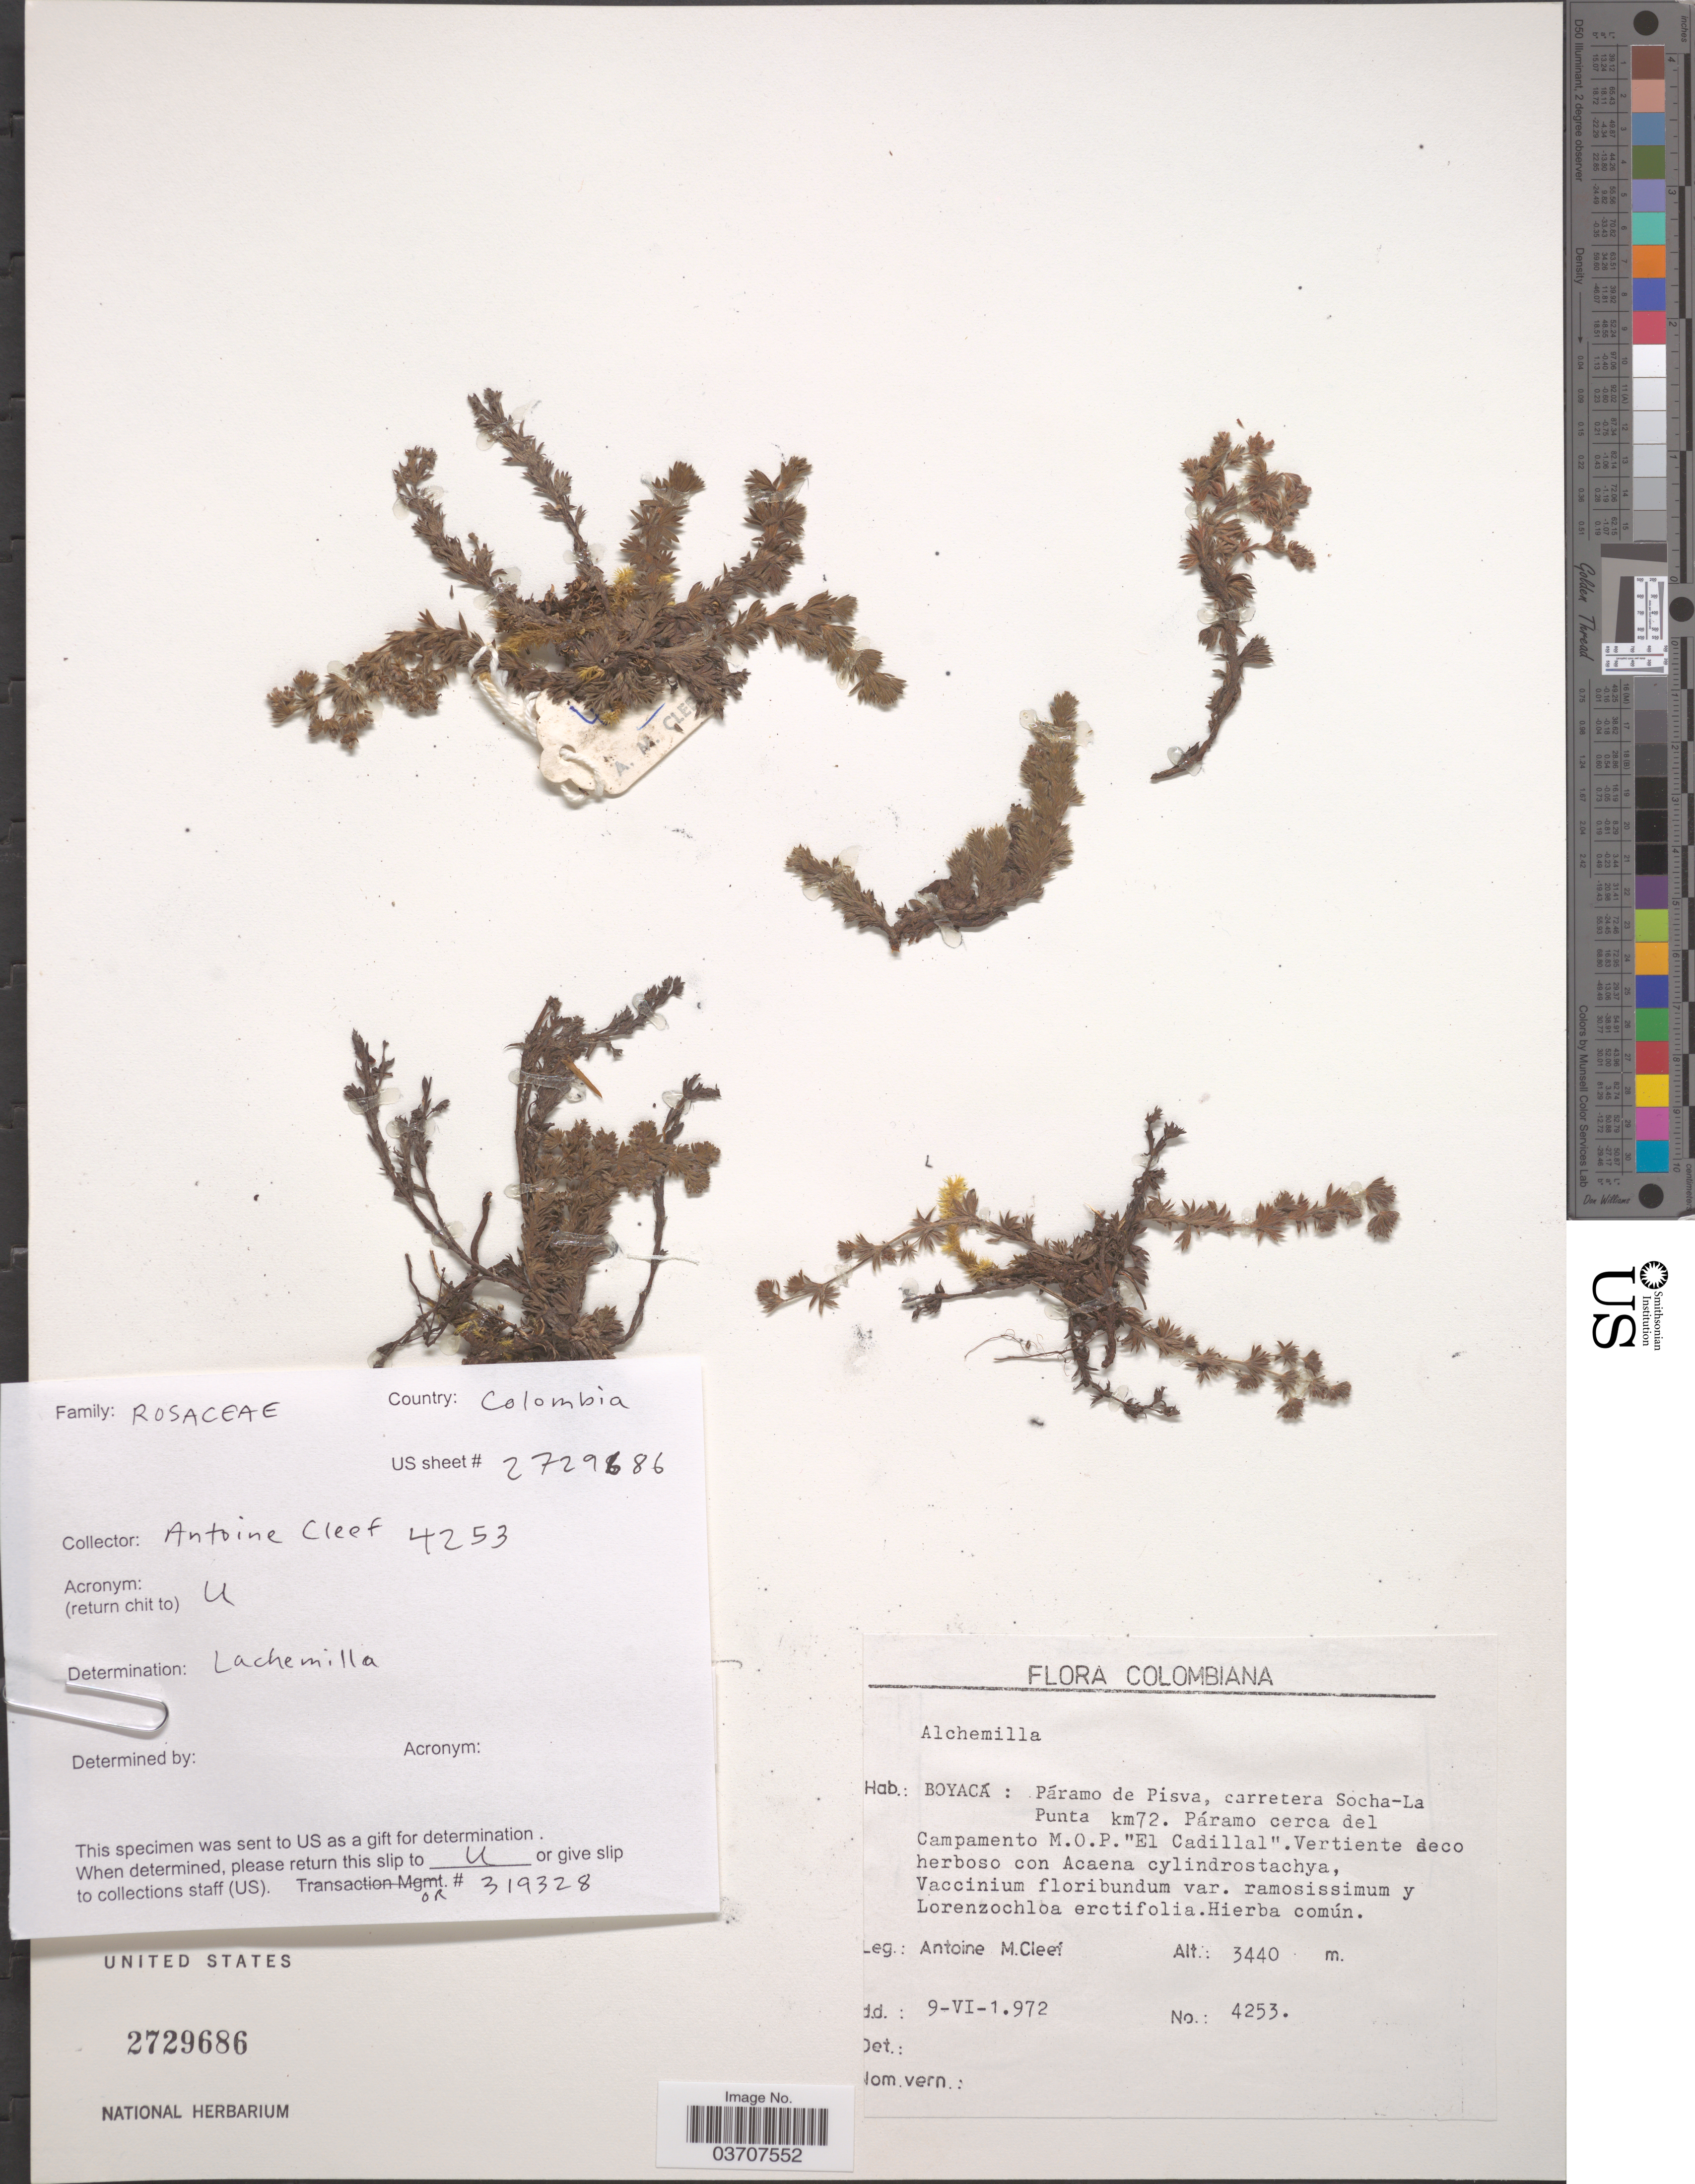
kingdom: Plantae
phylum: Tracheophyta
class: Magnoliopsida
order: Rosales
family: Rosaceae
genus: Lachemilla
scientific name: Lachemilla sp.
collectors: A. M. Cleef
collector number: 4253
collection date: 1972-06-09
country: Colombia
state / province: Boyacá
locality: Páramo de Pisva, carretera Socha-La Punta km72. Páramo cerca del Campamento M.O.P. "El Cadillal".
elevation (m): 3440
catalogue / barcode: US 2729686